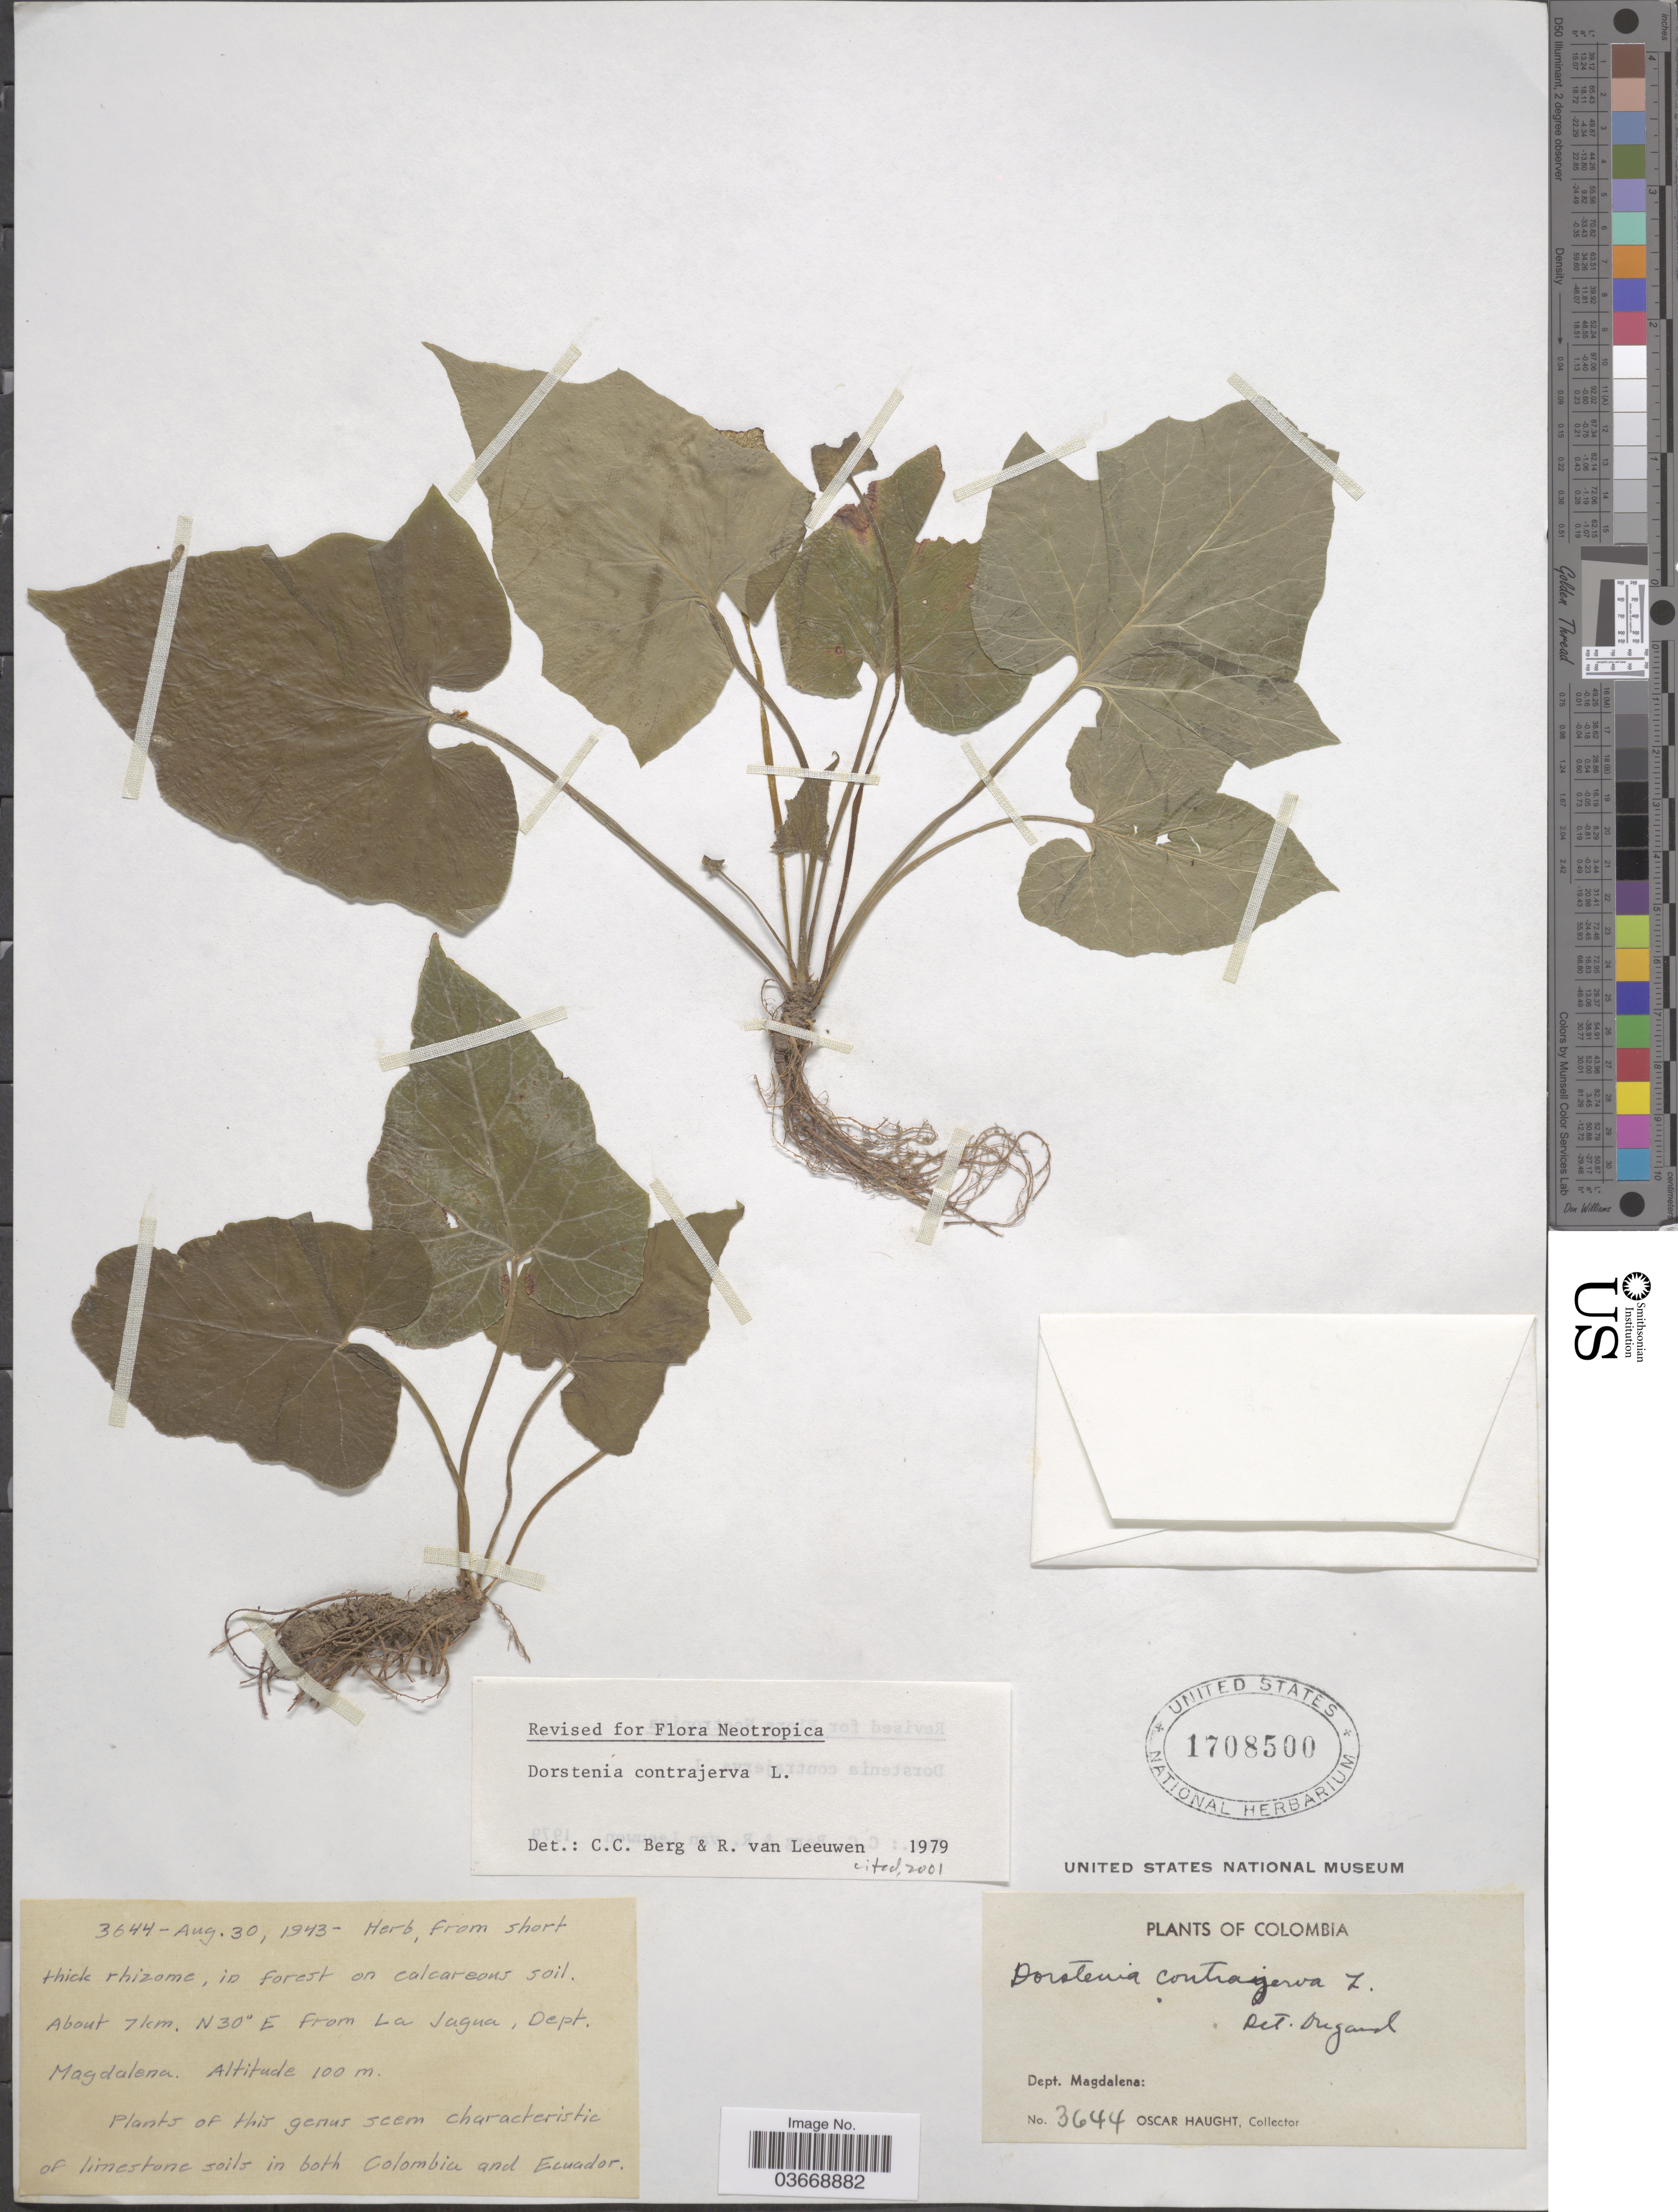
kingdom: Plantae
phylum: Tracheophyta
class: Magnoliopsida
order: Rosales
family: Moraceae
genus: Dorstenia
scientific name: Dorstenia contrajerva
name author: L.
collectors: O. L. Haught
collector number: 3644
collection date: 1943-08-30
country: Colombia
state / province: Magdalena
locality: About 7 km. N30°E from La Jagua, Dept. Magdalena.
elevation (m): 100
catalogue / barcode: US 1708500